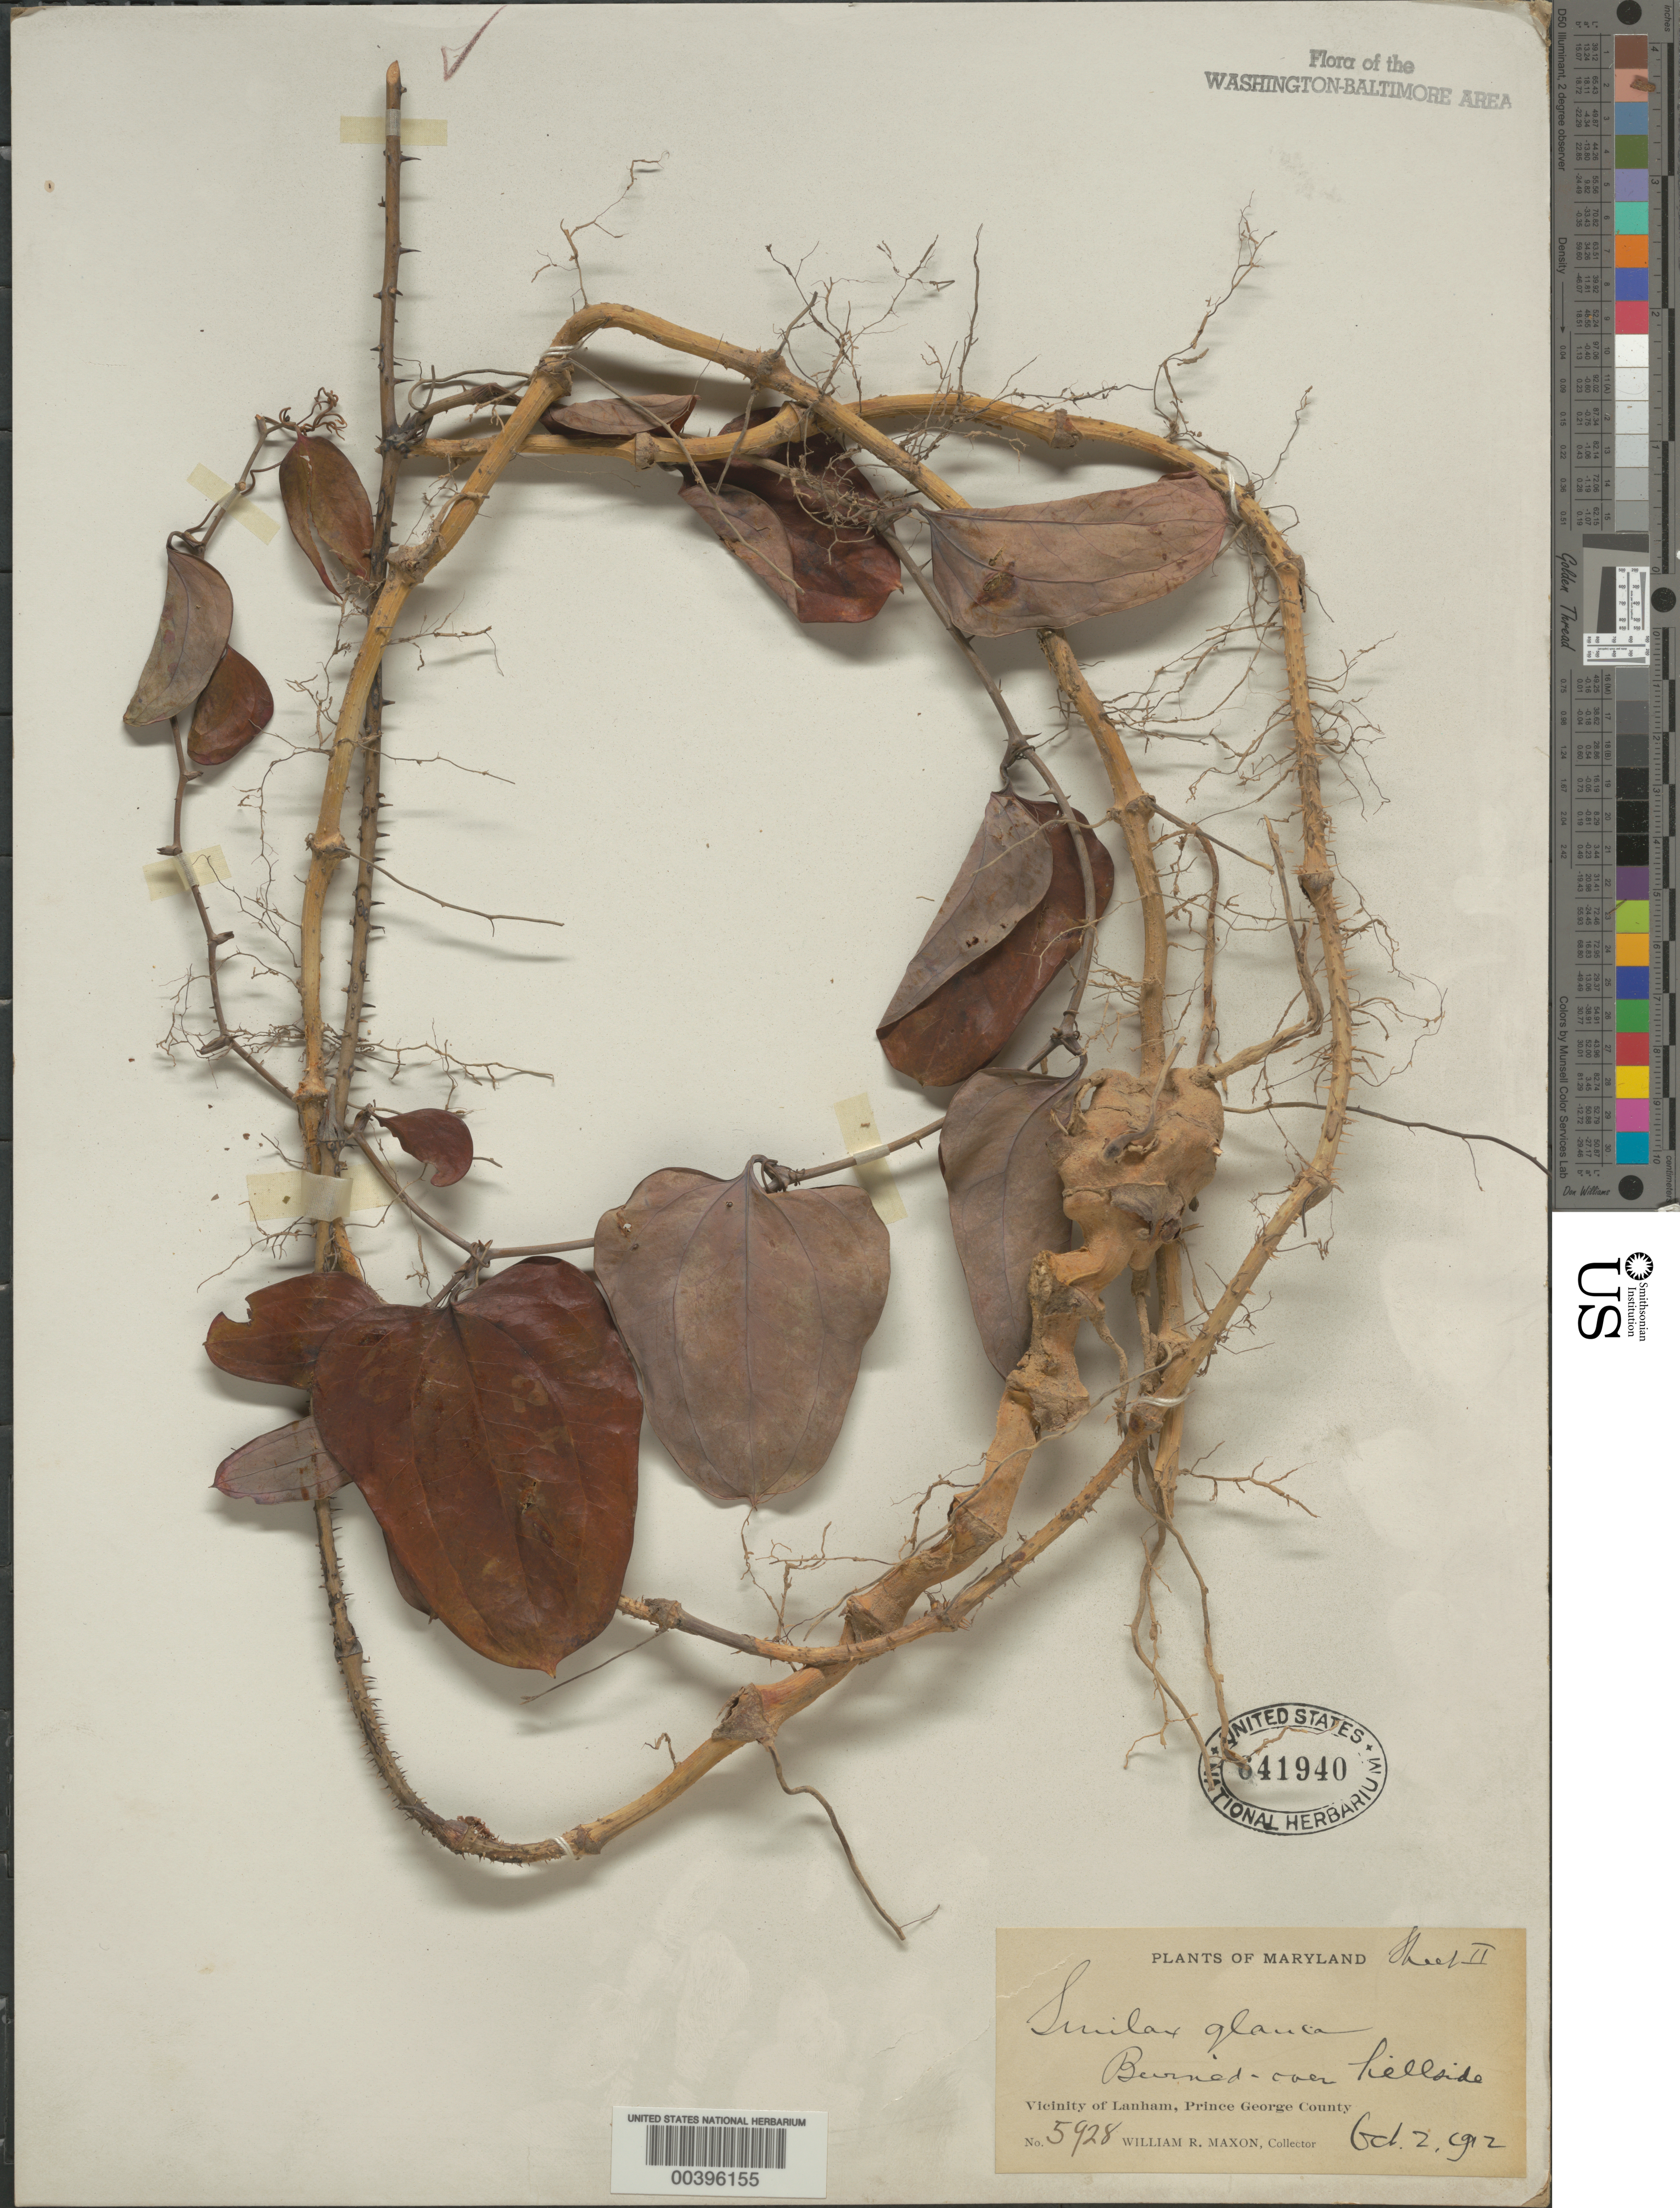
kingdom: Plantae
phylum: Tracheophyta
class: Liliopsida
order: Liliales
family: Smilacaceae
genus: Smilax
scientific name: Smilax glauca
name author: Walter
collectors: W. R. Maxon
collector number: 5928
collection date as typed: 02 Oct 1912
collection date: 1912-10-02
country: United States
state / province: Maryland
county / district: Prince George's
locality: Lanham vicinity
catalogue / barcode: US 641940